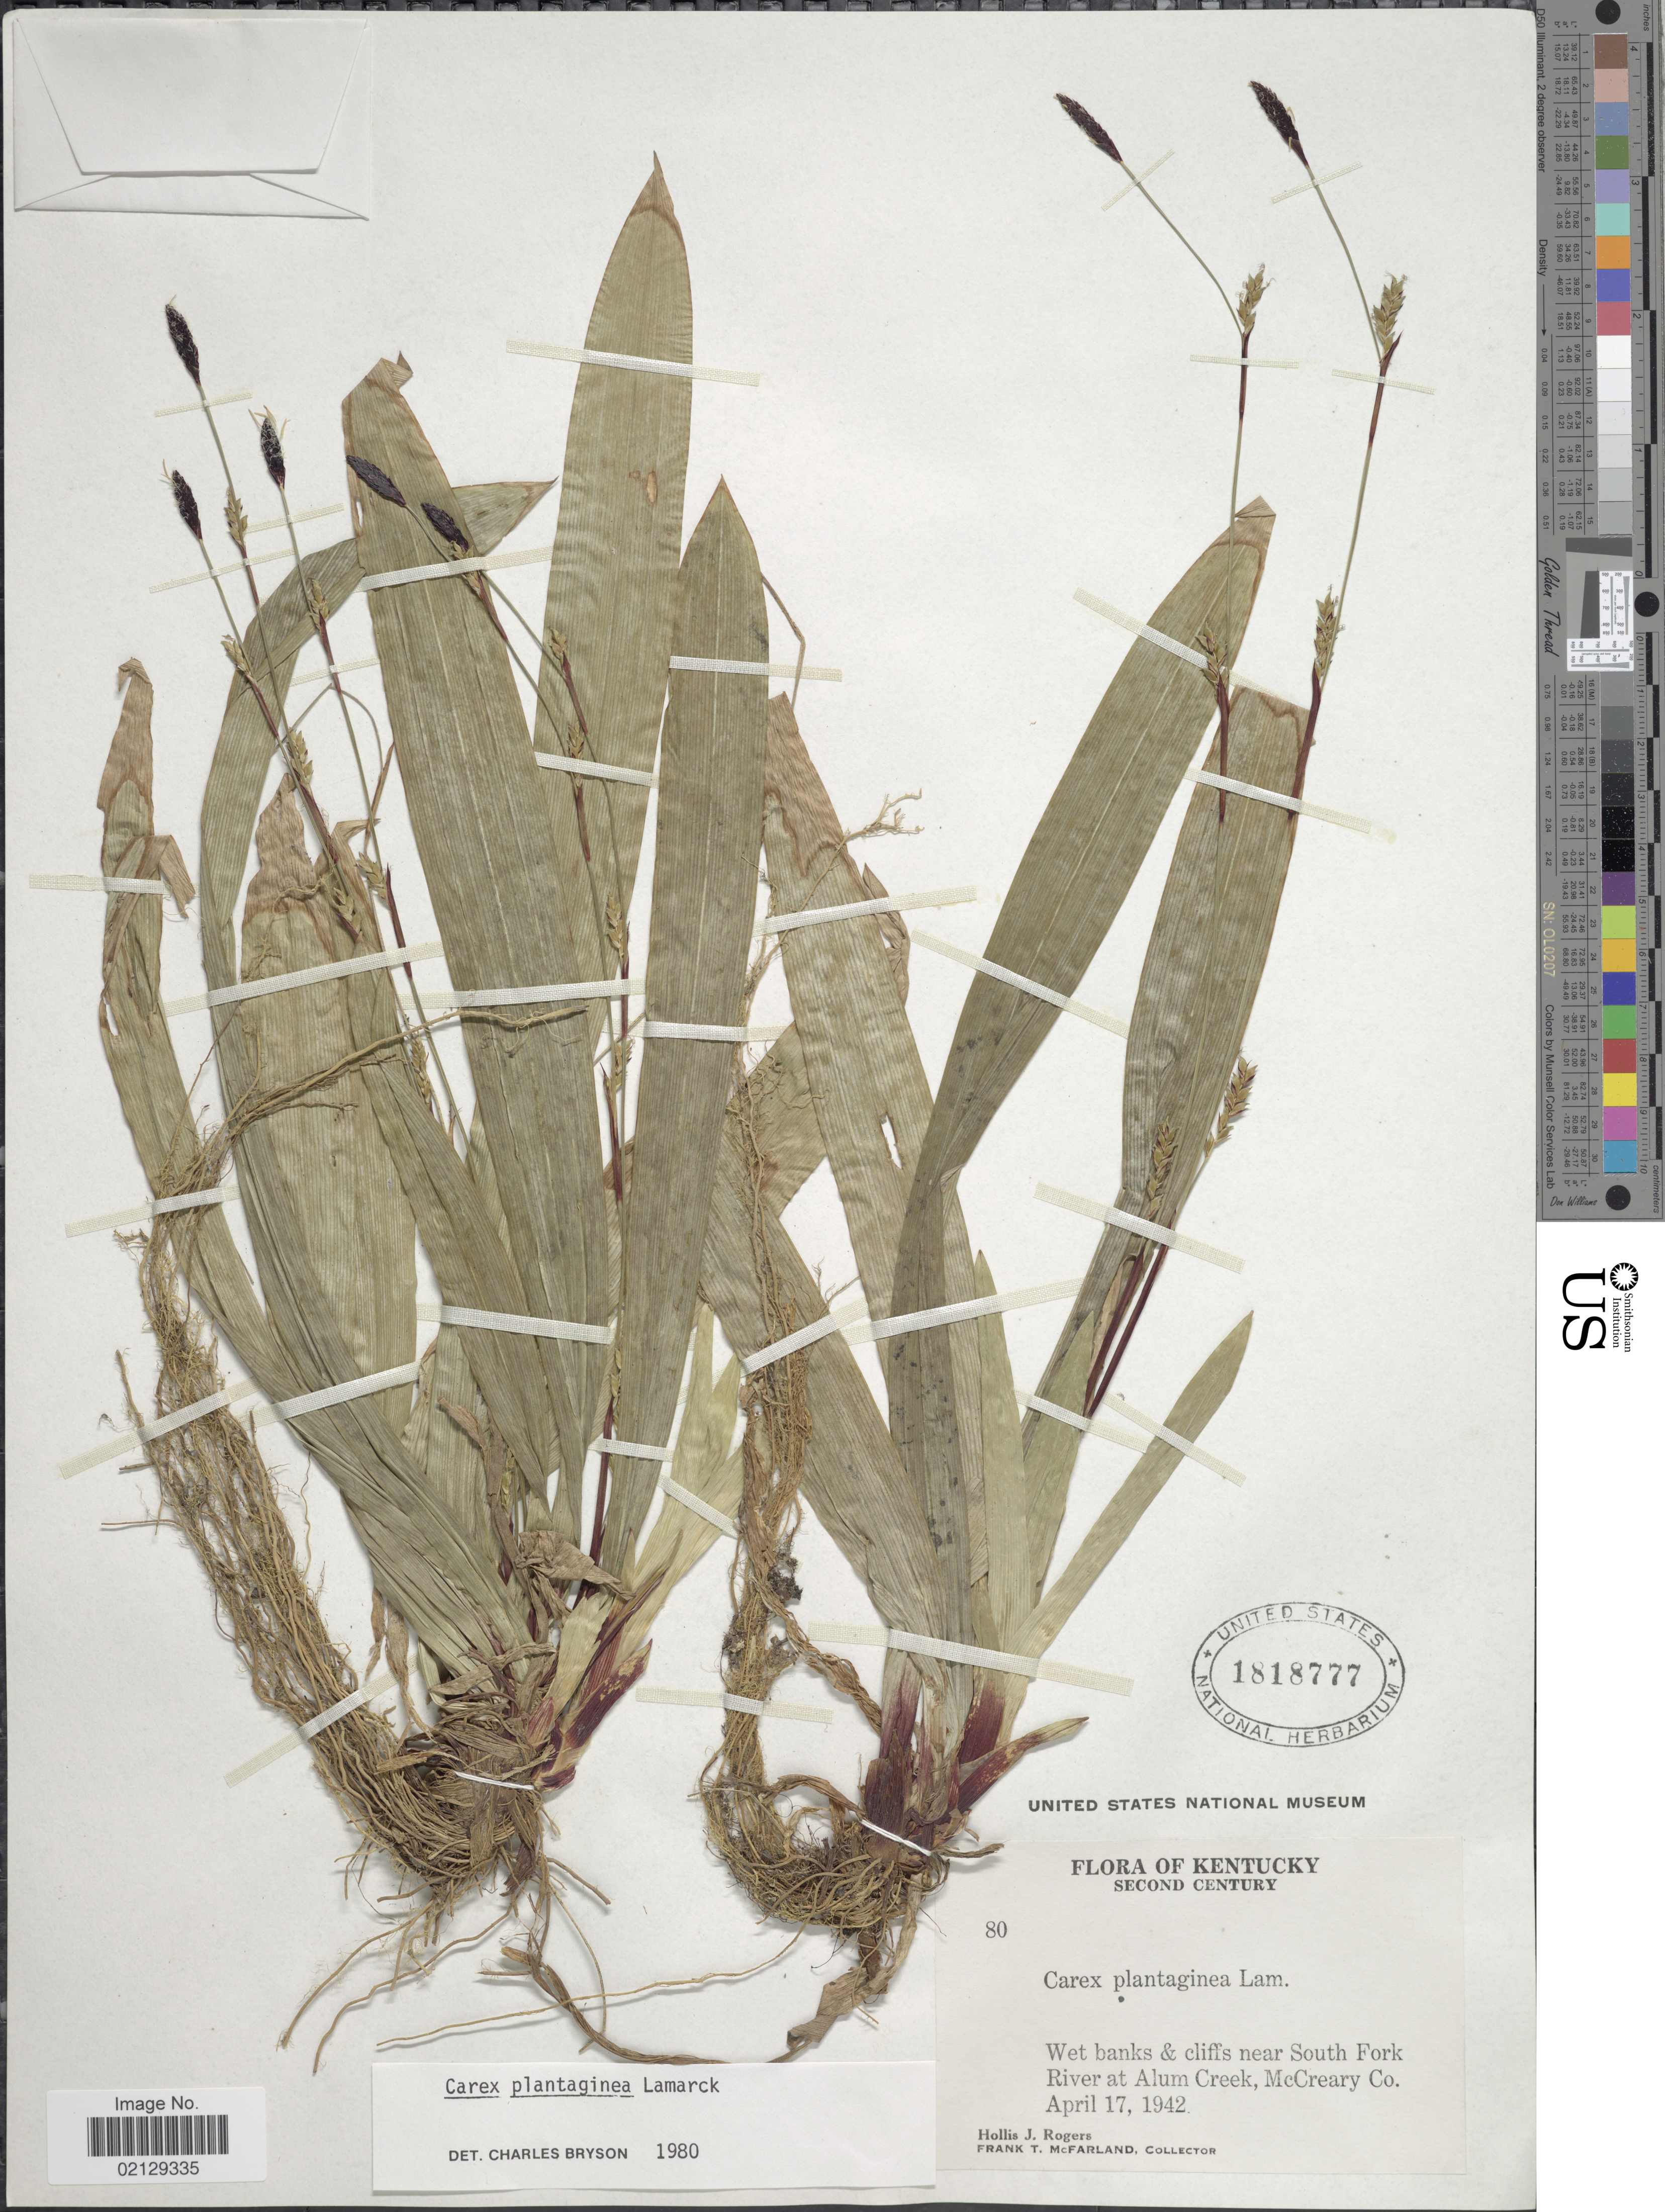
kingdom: Plantae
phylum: Tracheophyta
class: Liliopsida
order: Poales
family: Cyperaceae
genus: Carex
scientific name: Carex plantaginea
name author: Lam.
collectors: H. J. Rogers & F. McFarland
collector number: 80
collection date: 1942-04-17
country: United States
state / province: Kentucky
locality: Wet banks & cliffs near South Fork River at Alum Creek, McCreary Co., Second Century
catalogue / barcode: US 1818777